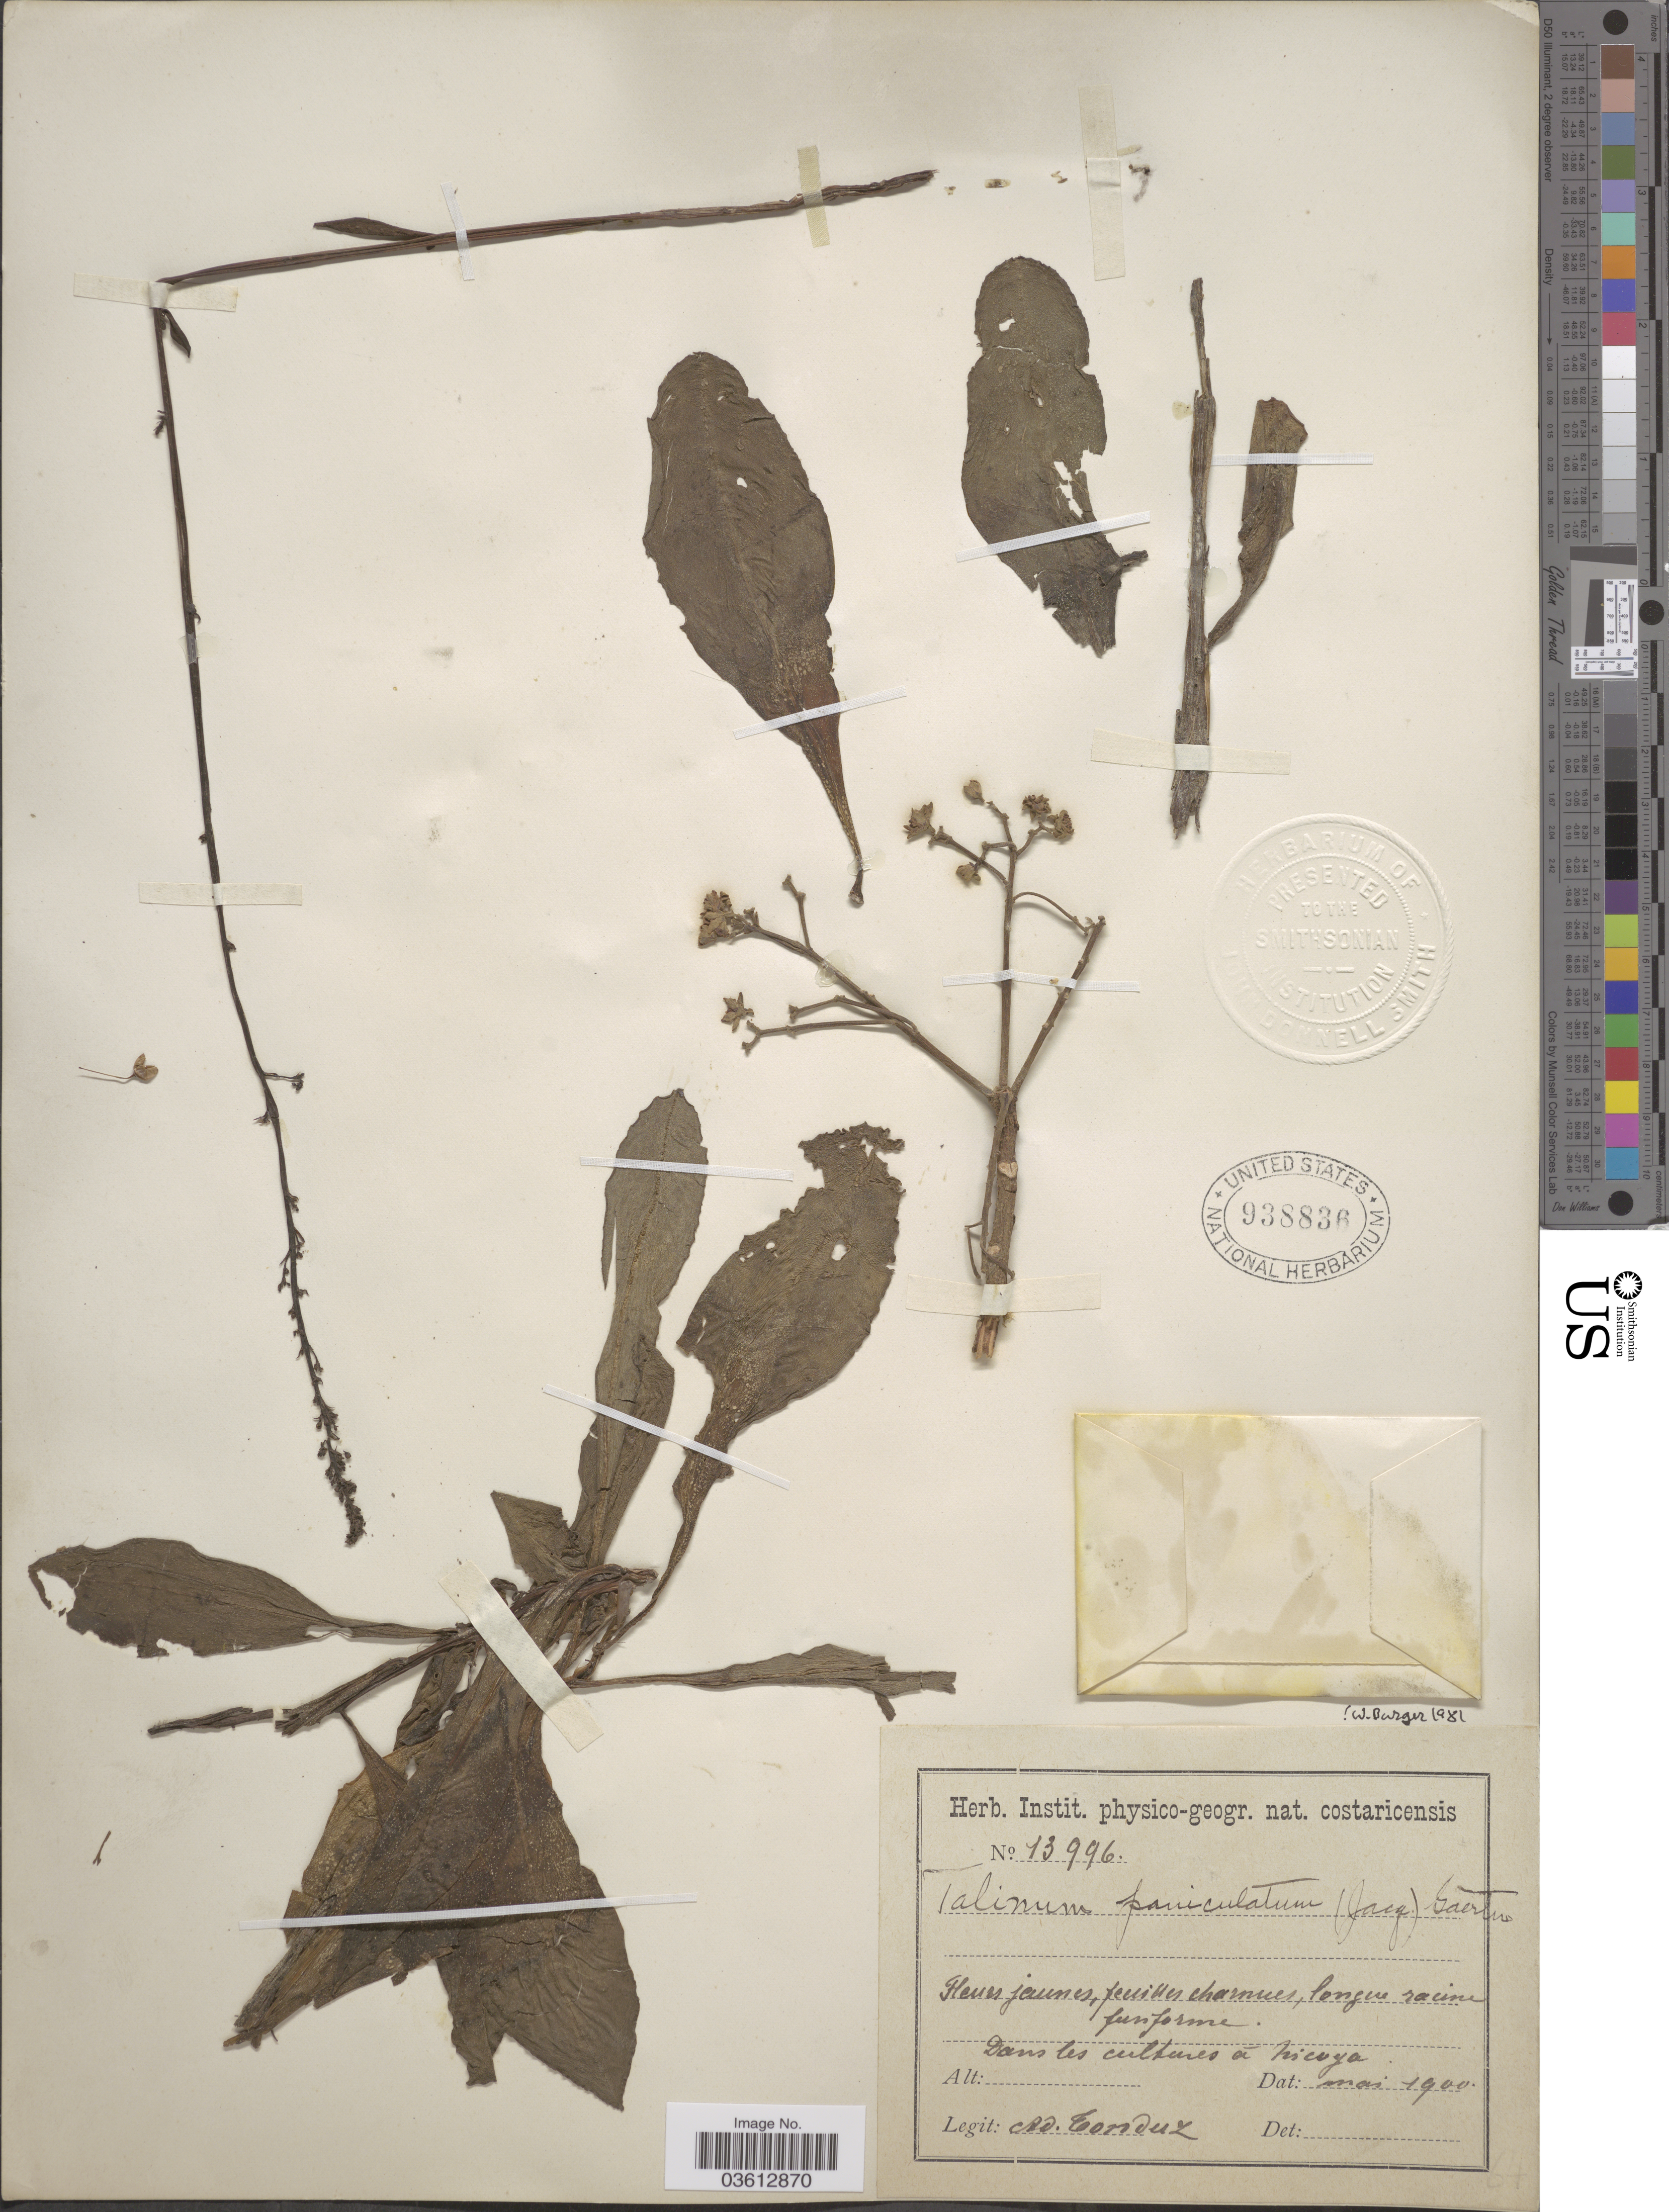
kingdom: Plantae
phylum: Tracheophyta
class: Magnoliopsida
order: Caryophyllales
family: Talinaceae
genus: Talinum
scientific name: Talinum paniculatum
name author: (Jacq.) Gaertn.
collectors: A. Tonduz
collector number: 13996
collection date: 1900-05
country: Costa Rica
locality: Dans les cultures á Nicoya.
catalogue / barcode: US 938836